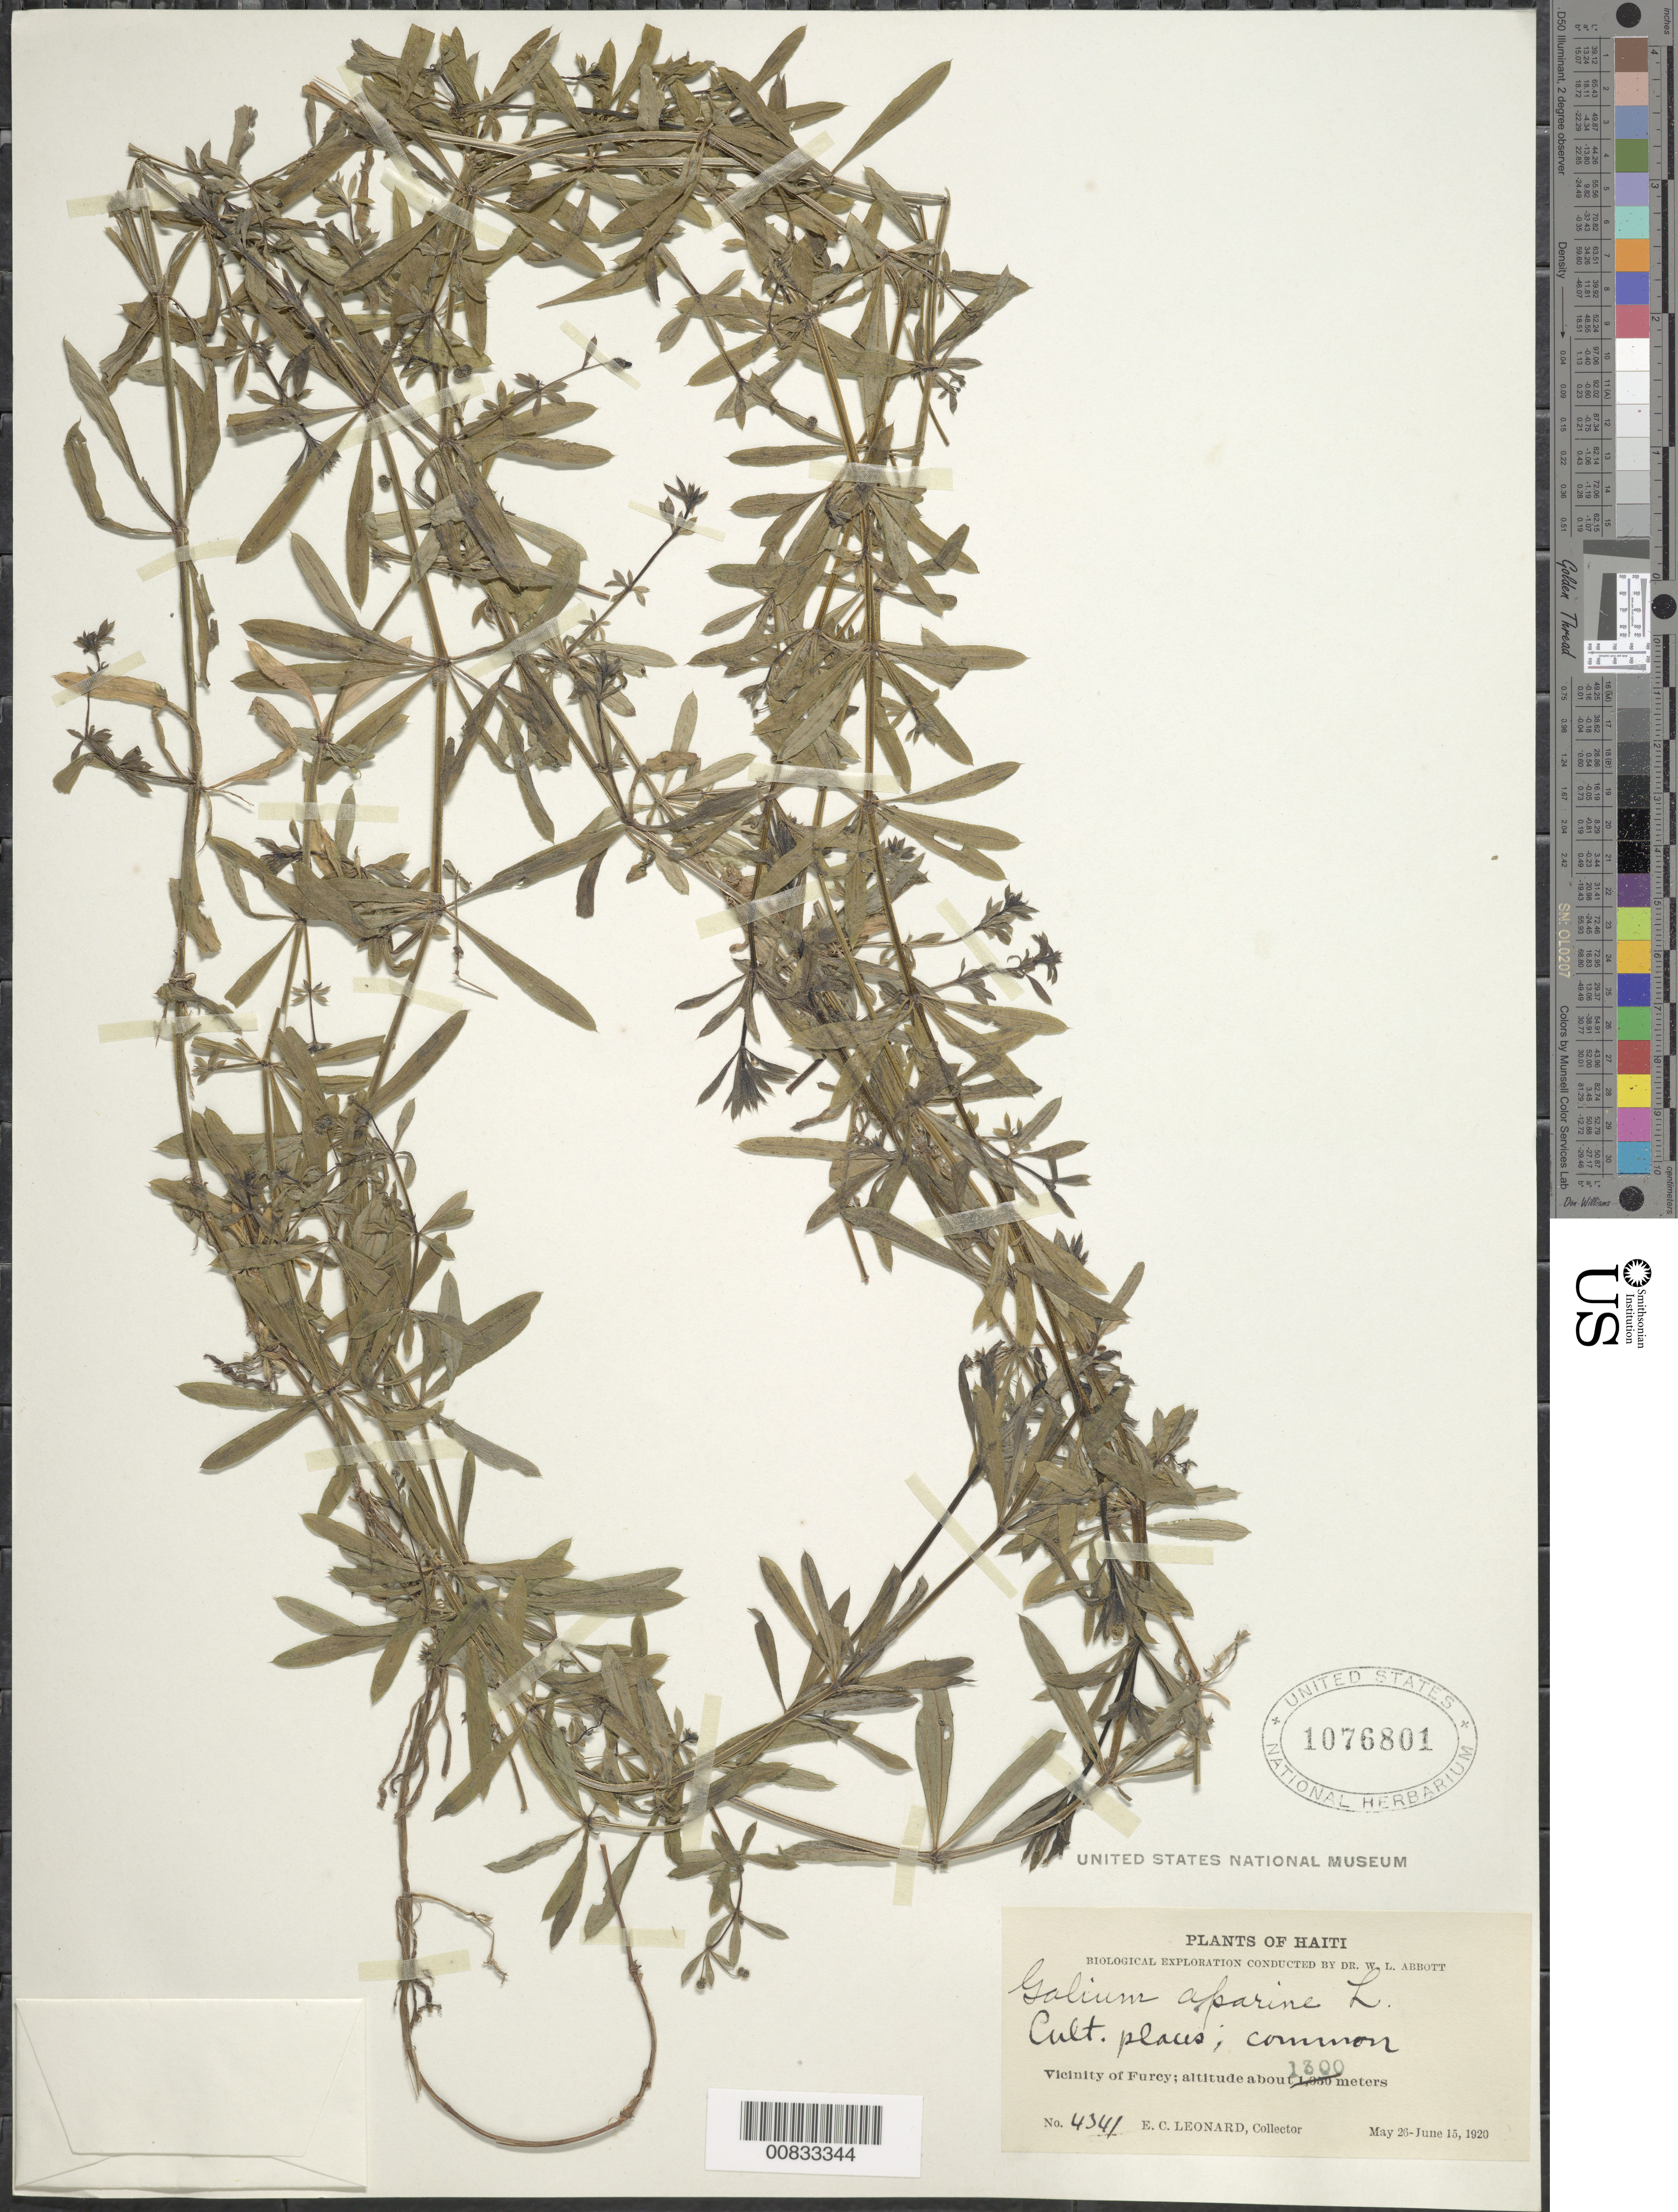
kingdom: Plantae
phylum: Tracheophyta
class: Magnoliopsida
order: Gentianales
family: Rubiaceae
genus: Galium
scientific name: Galium aparine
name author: L.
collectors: E. C. Leonard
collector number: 4341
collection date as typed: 26 May 1920 to 15 Jun 1926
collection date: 1920-05-26/1926-06-15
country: Haiti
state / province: Ouest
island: Hispaniola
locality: Vicinity of Furcy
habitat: Cultivated places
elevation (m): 1300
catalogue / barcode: US 1076801